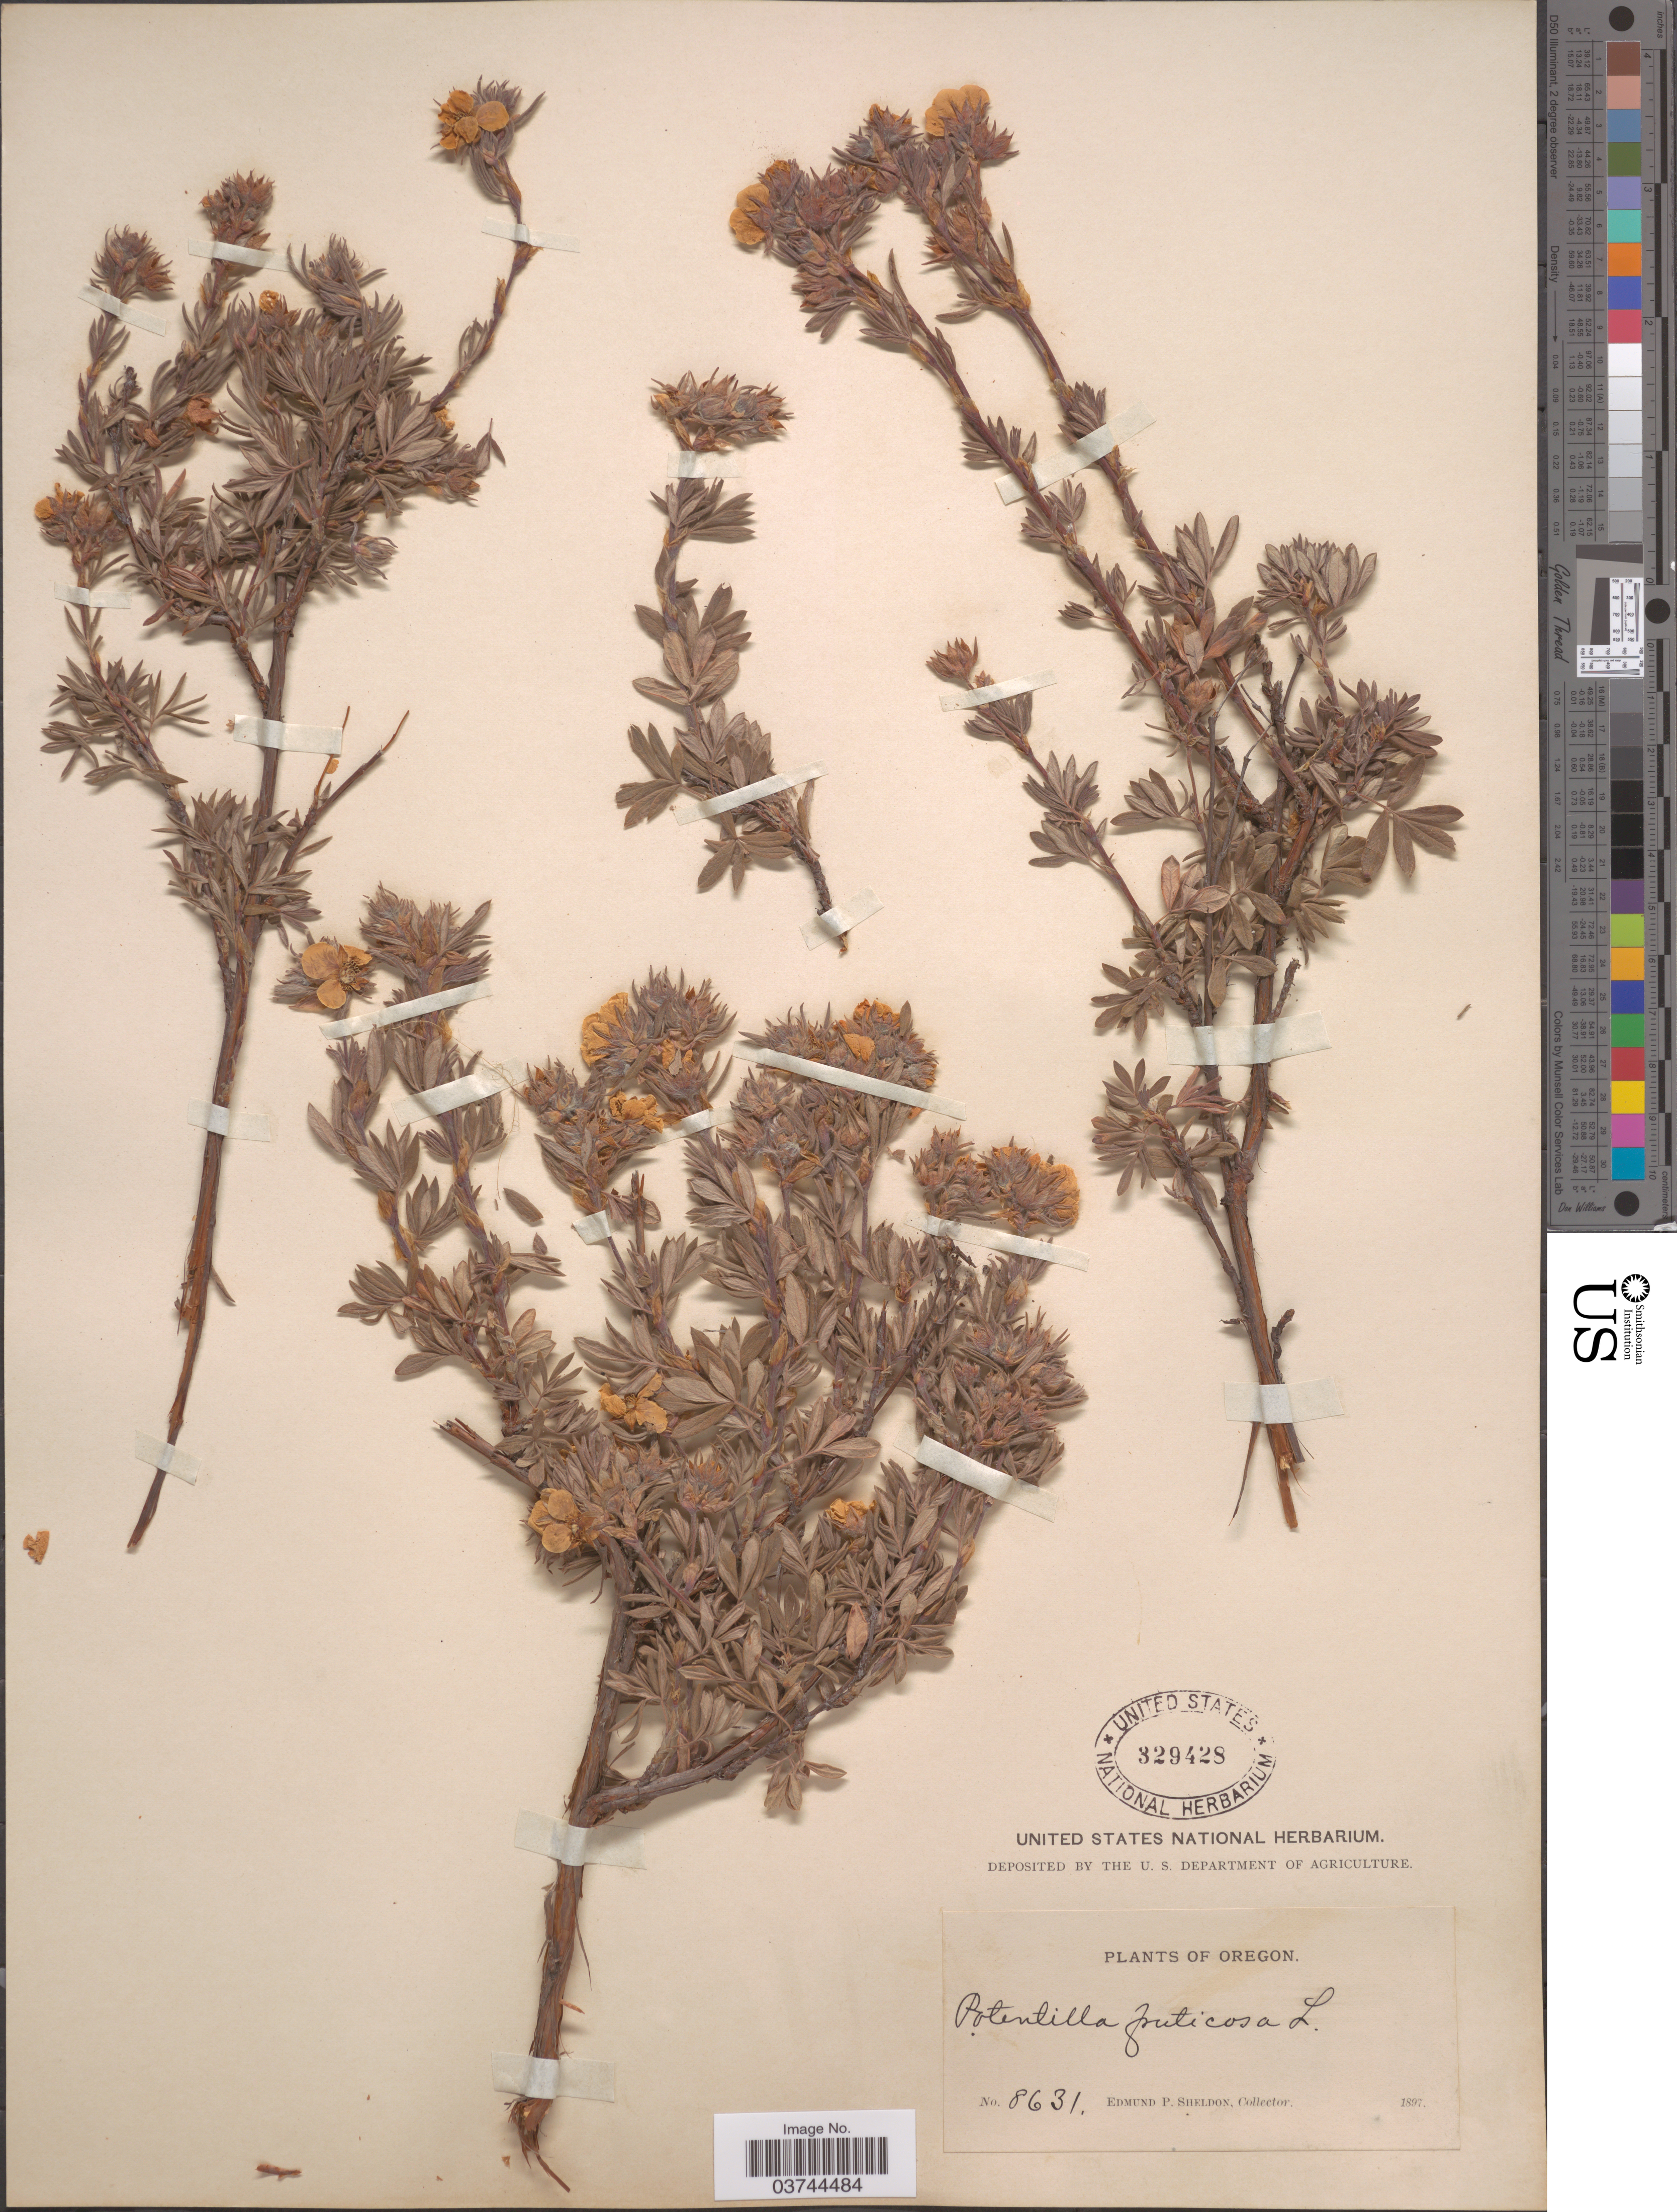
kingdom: Plantae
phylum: Tracheophyta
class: Magnoliopsida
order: Rosales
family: Rosaceae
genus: Dasiphora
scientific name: Dasiphora fruticosa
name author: (L.) Rydb.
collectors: E. P. Sheldon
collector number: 8631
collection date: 1897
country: United States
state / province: Oregon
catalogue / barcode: US 329428